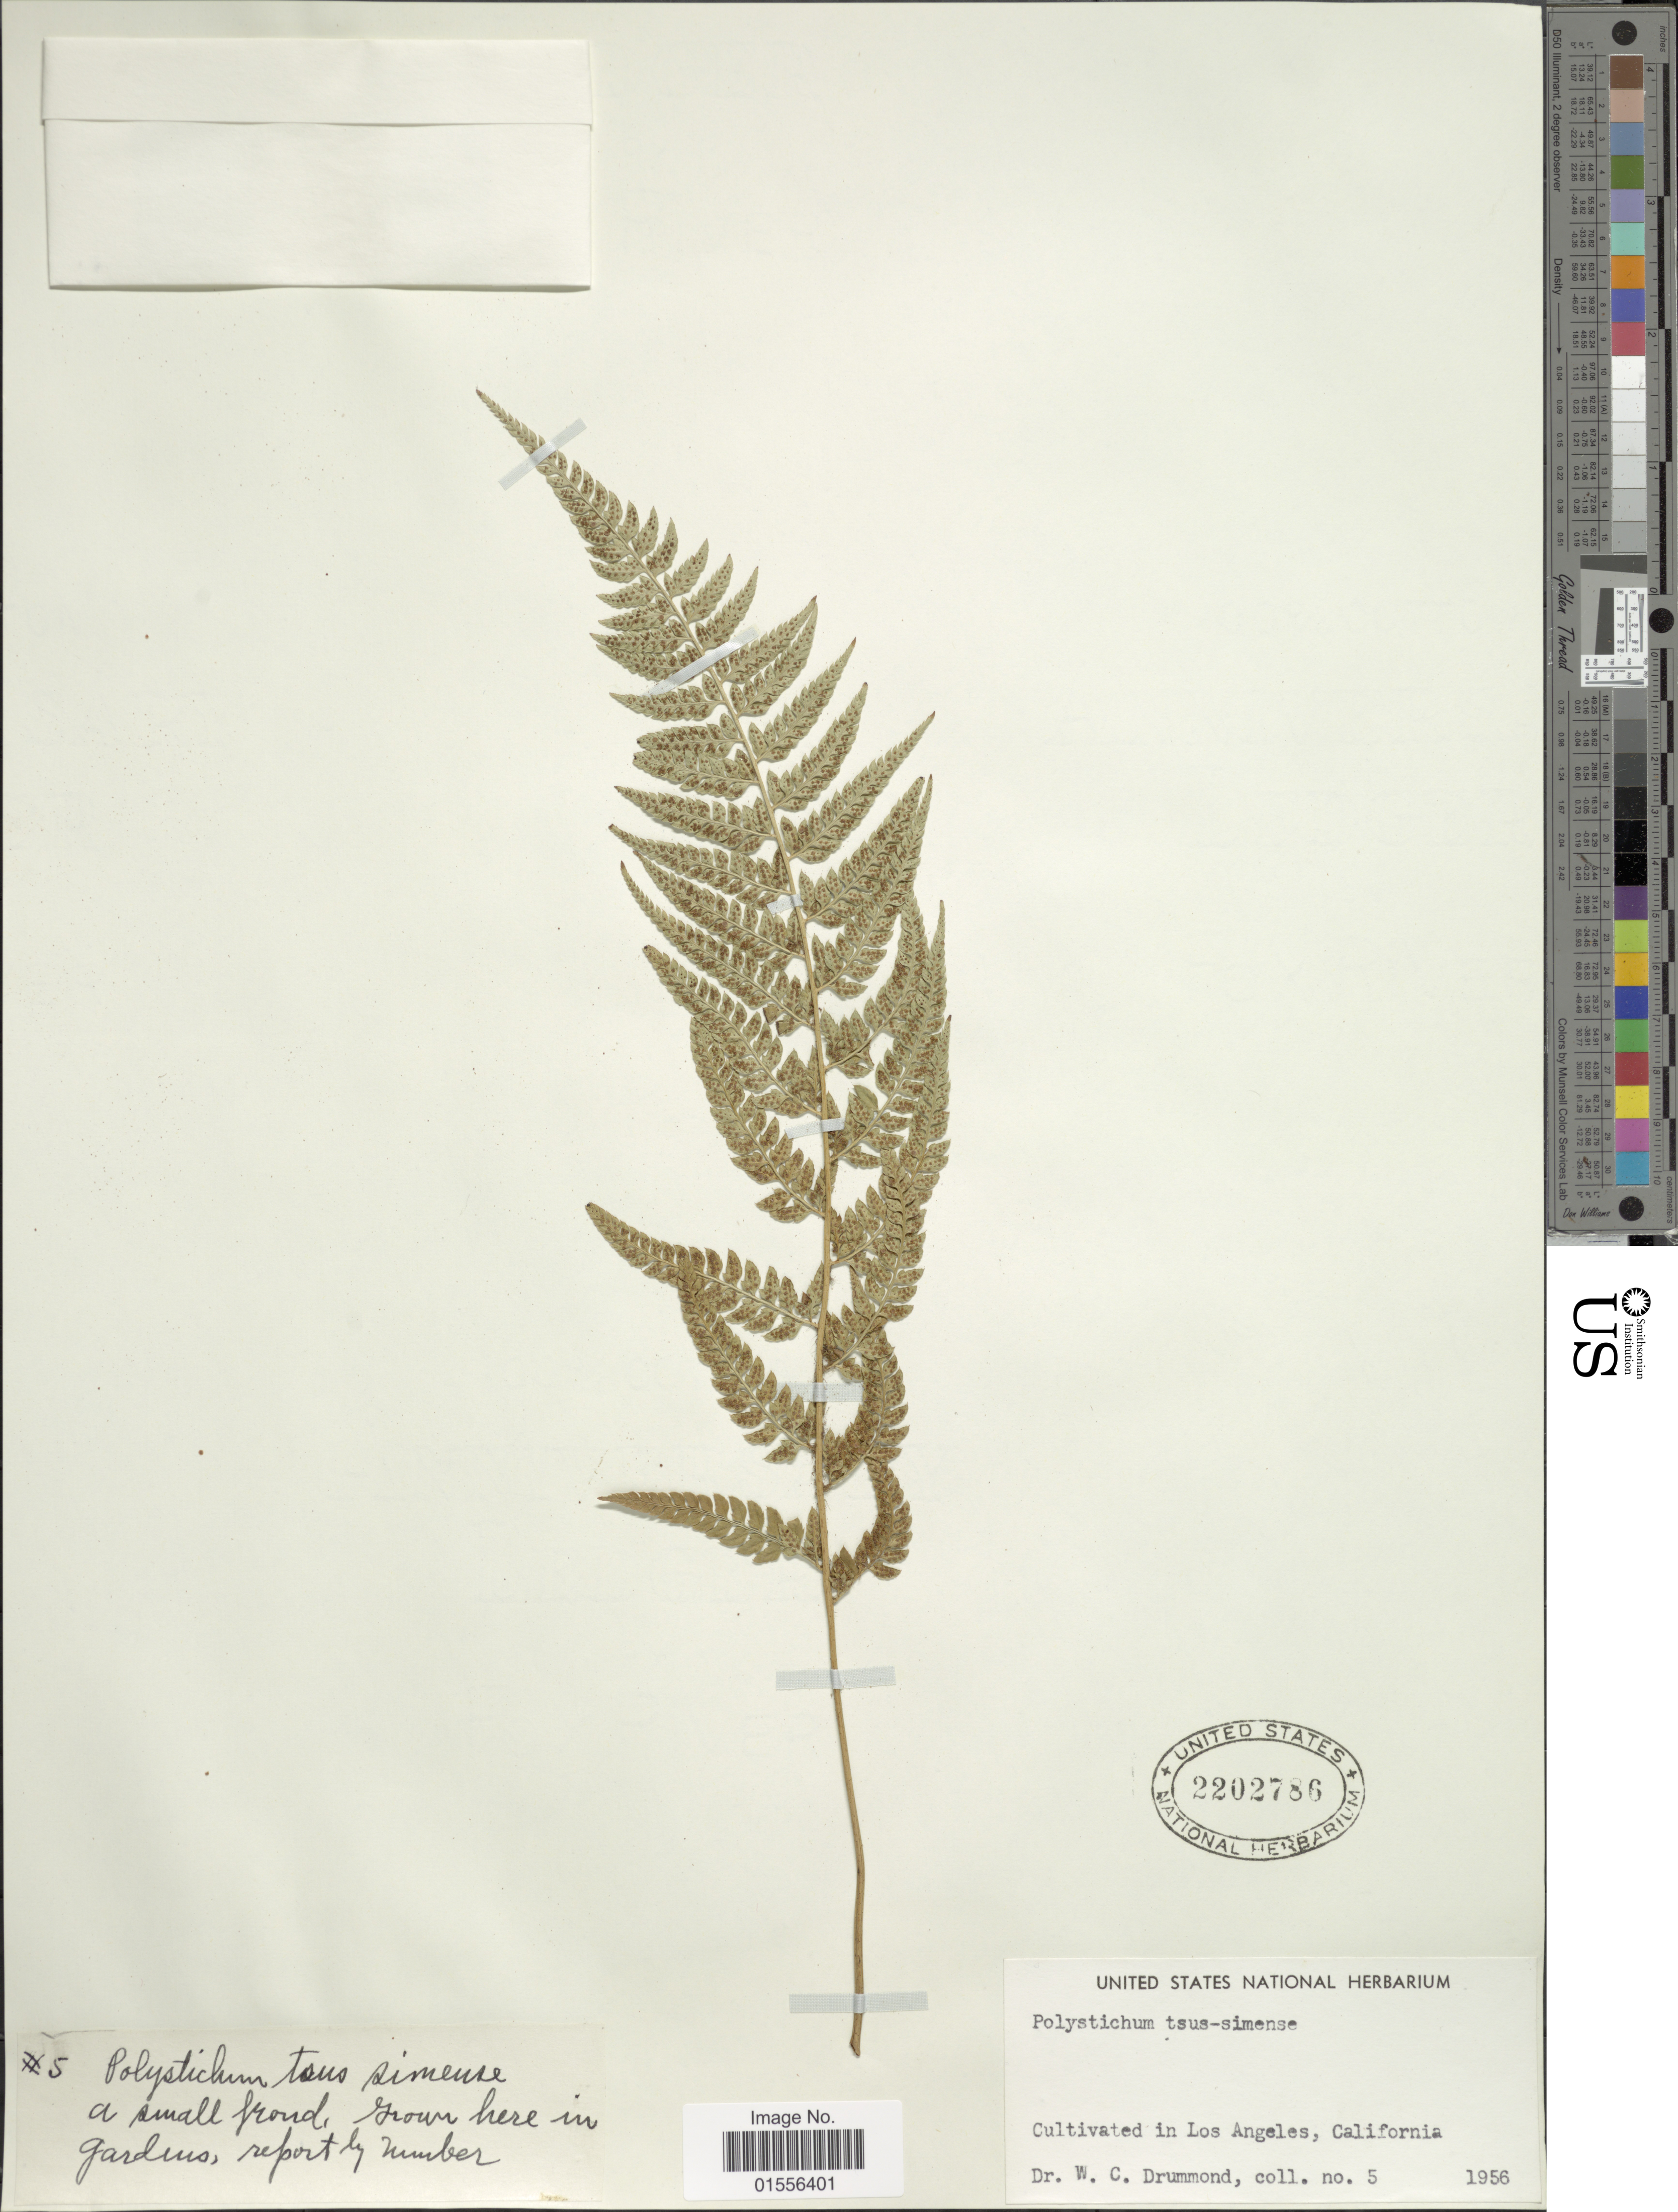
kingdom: Plantae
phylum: Tracheophyta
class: Polypodiopsida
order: Polypodiales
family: Dryopteridaceae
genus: Polystichum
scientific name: Polystichum tsus-simense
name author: (Hook.) J. Sm.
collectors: W. Drummond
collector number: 5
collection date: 1956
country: United States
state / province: California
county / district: Los Angeles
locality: In Los Angeles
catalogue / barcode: US 2202786